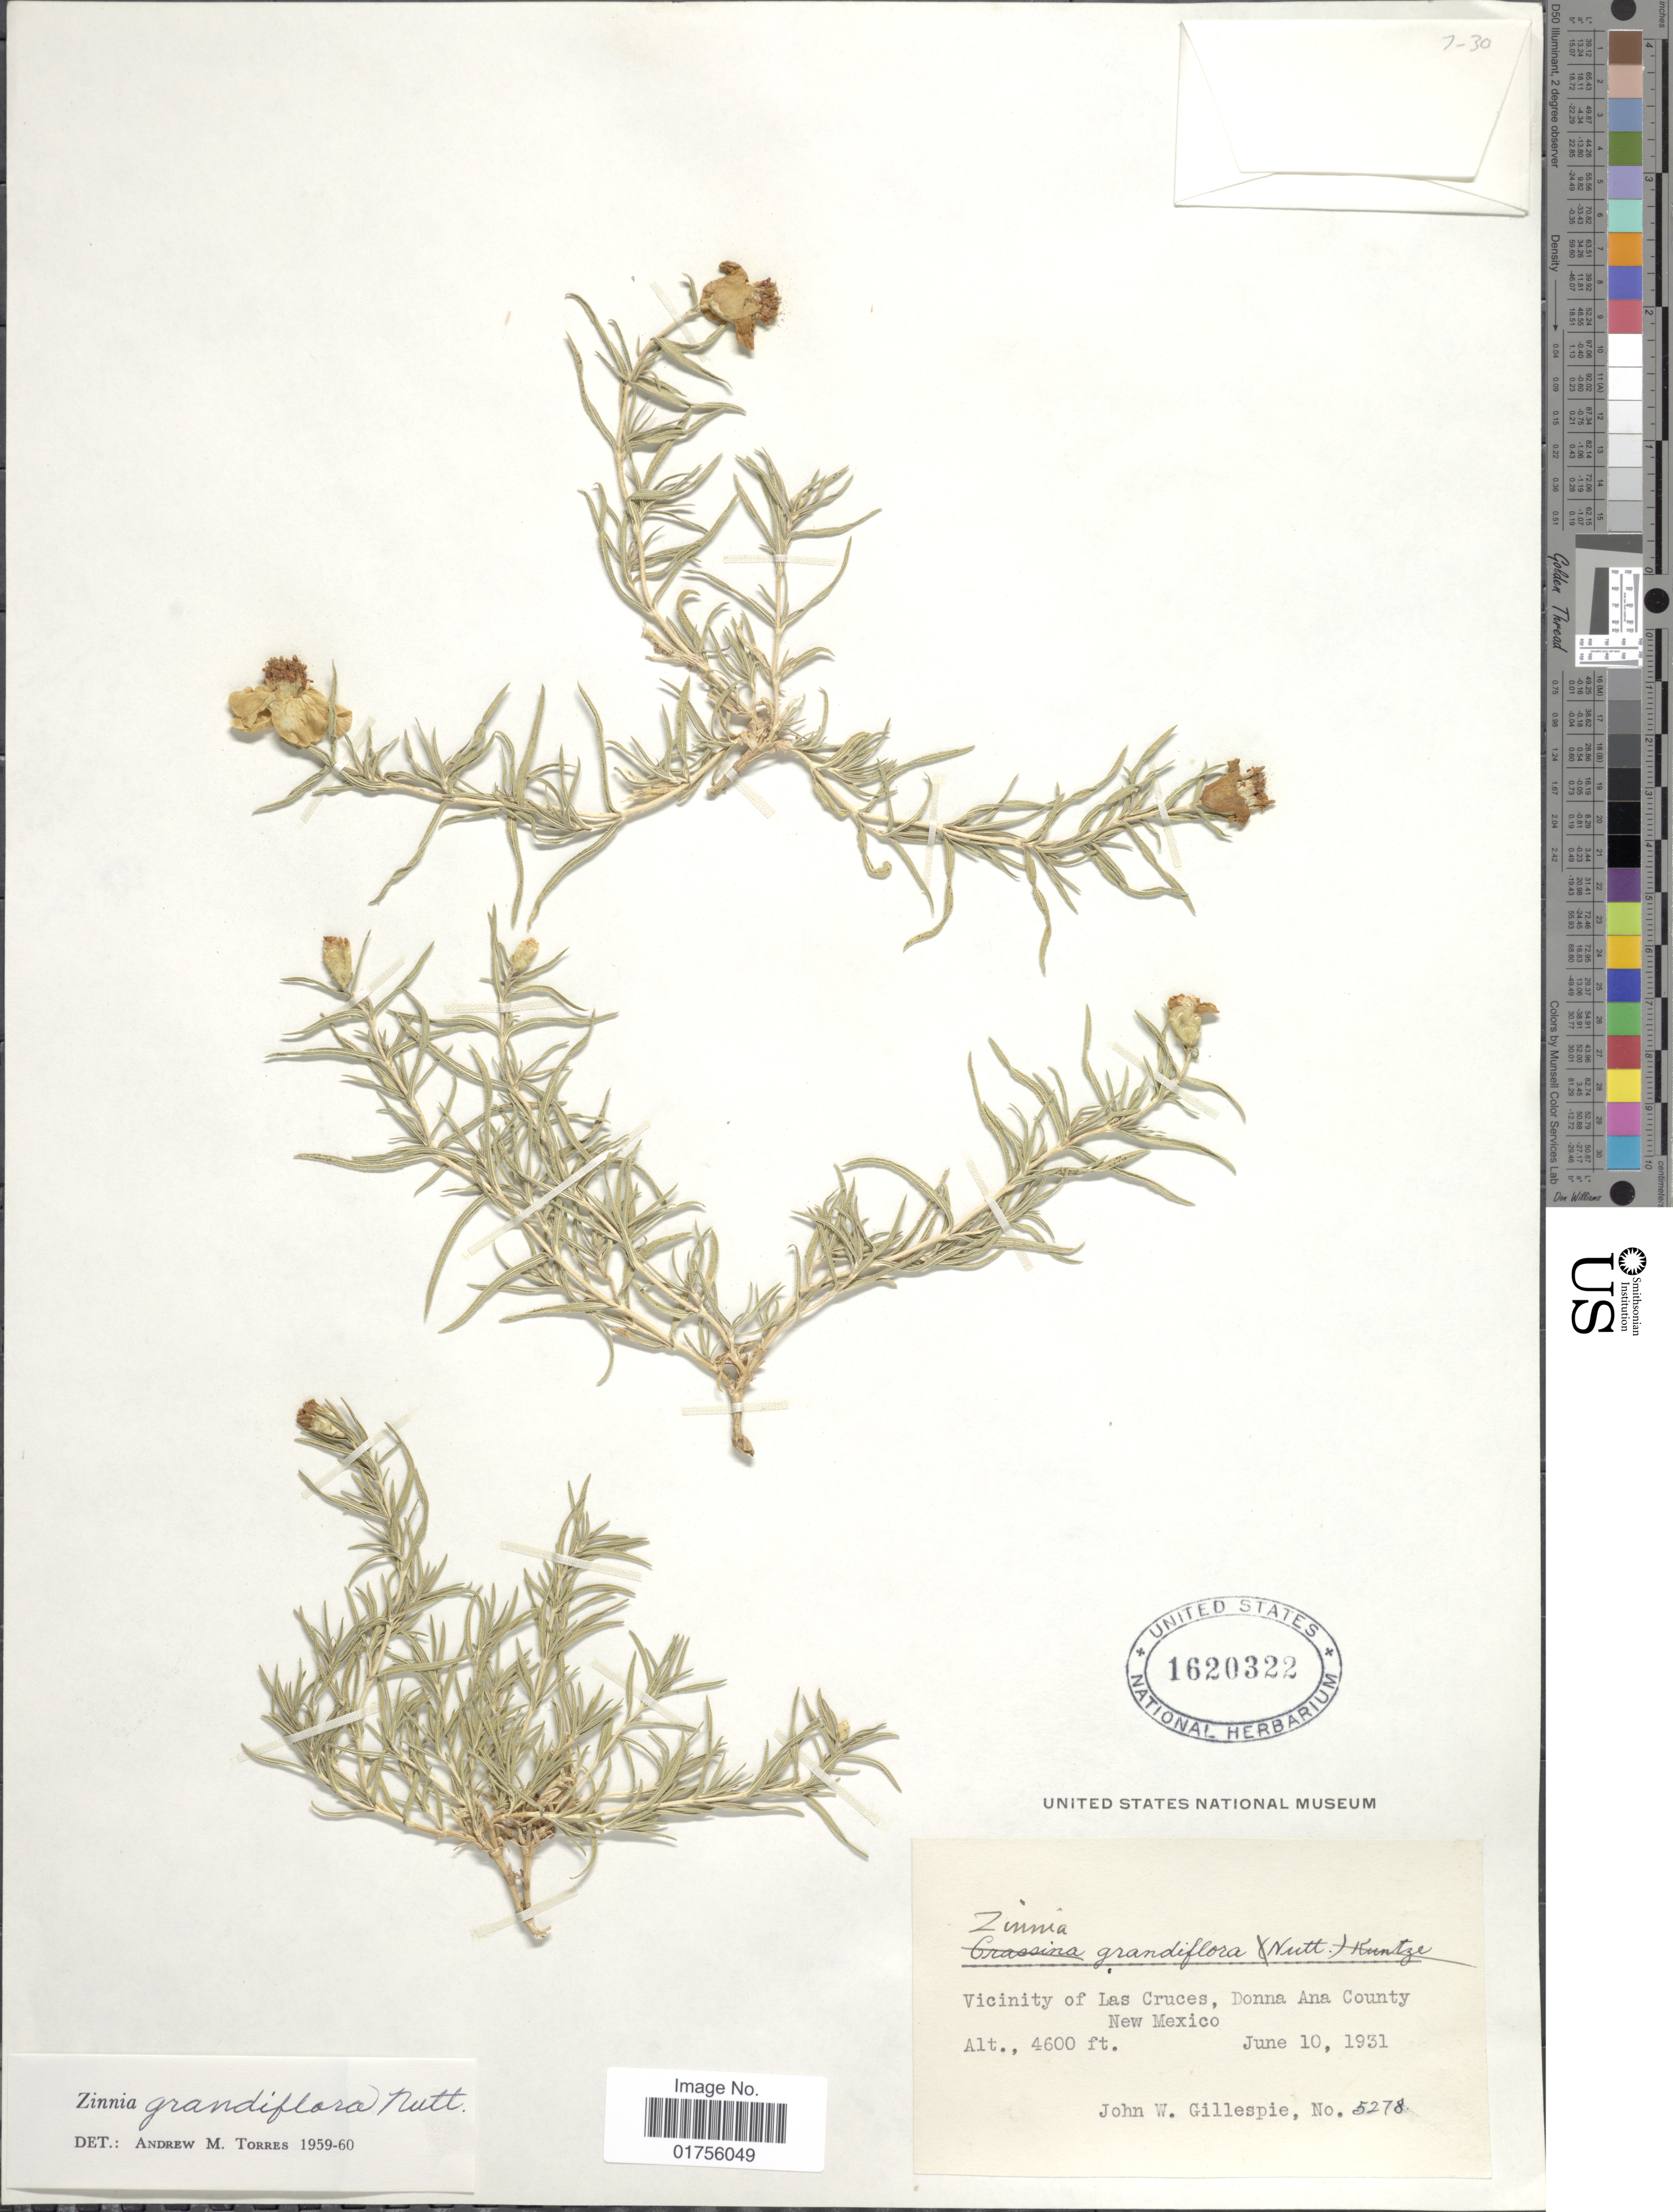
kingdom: Plantae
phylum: Tracheophyta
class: Magnoliopsida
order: Asterales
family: Asteraceae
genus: Zinnia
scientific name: Zinnia grandiflora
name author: Nutt.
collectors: J. W. Gillespie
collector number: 5278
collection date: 1931-06-10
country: United States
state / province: New Mexico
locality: Vicinity of Las Cruces, Donna Ana County, New Mexico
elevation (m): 1402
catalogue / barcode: US 1620322